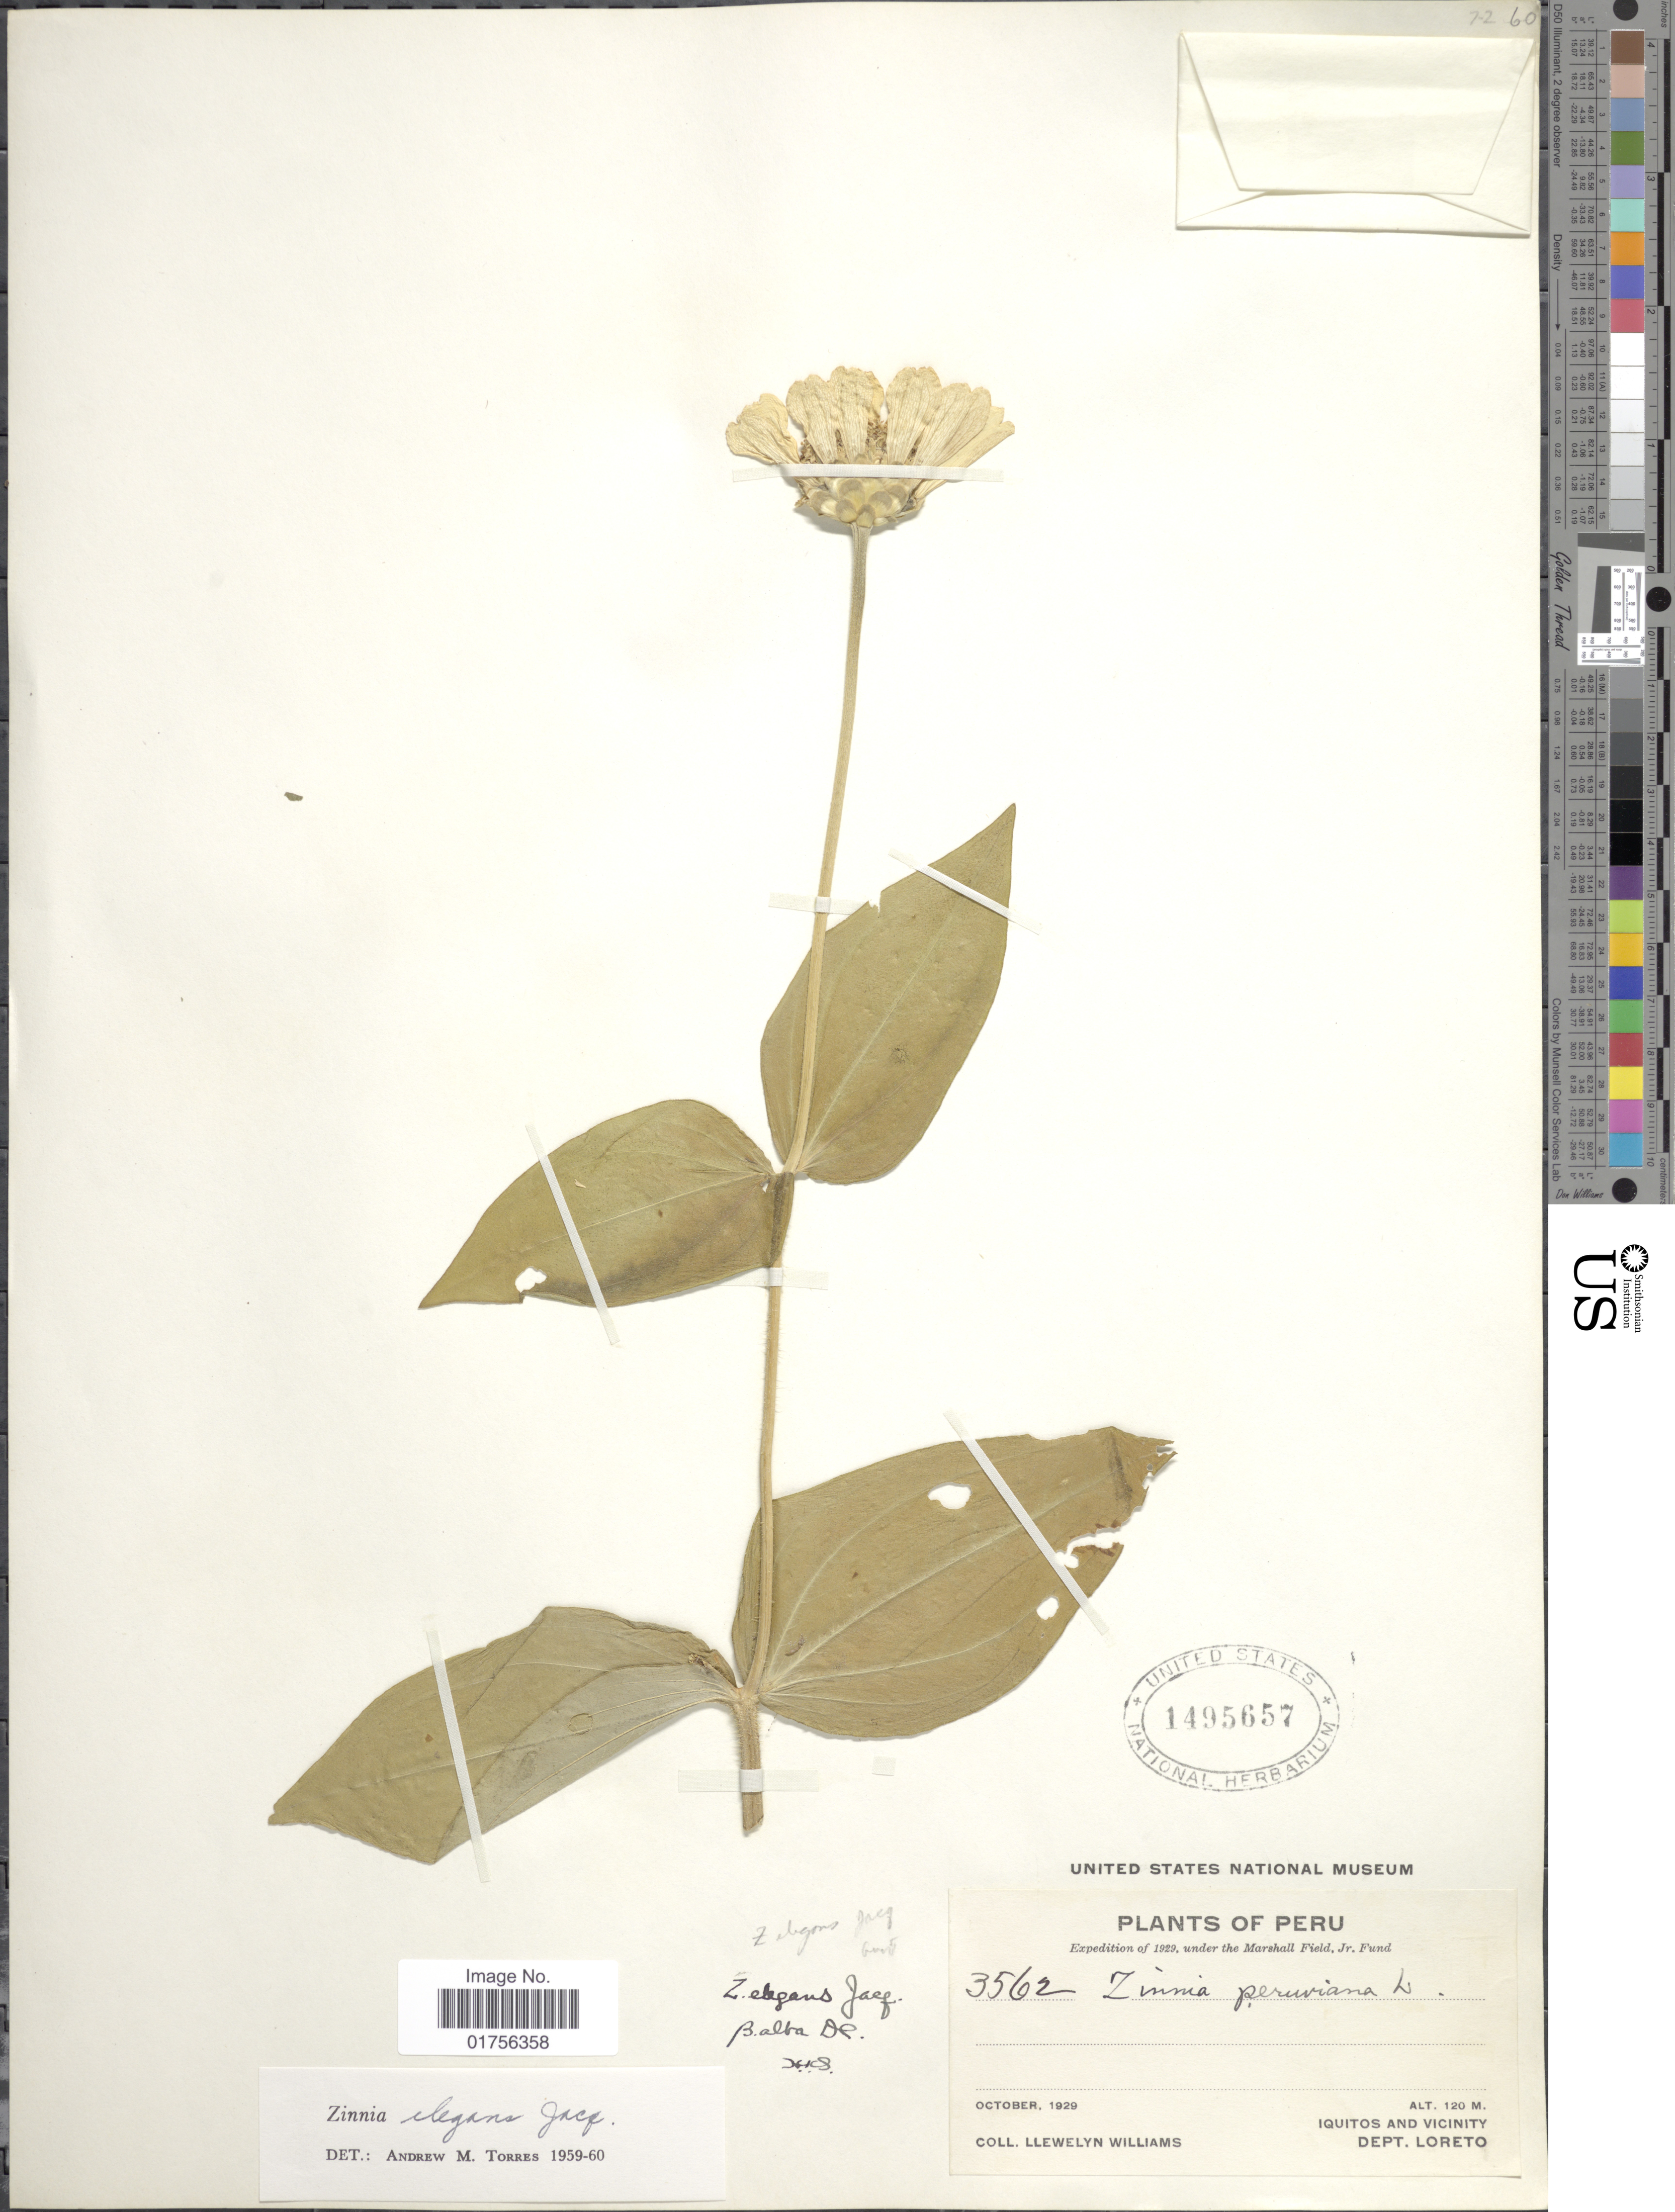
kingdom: Plantae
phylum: Tracheophyta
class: Magnoliopsida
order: Asterales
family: Asteraceae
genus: Zinnia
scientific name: Zinnia elegans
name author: Jacq.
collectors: Ll. Williams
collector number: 3562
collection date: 1929-10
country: Peru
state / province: Loreto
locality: Iquito and Vicinity, Dept. Loreto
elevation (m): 120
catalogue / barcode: US 145657